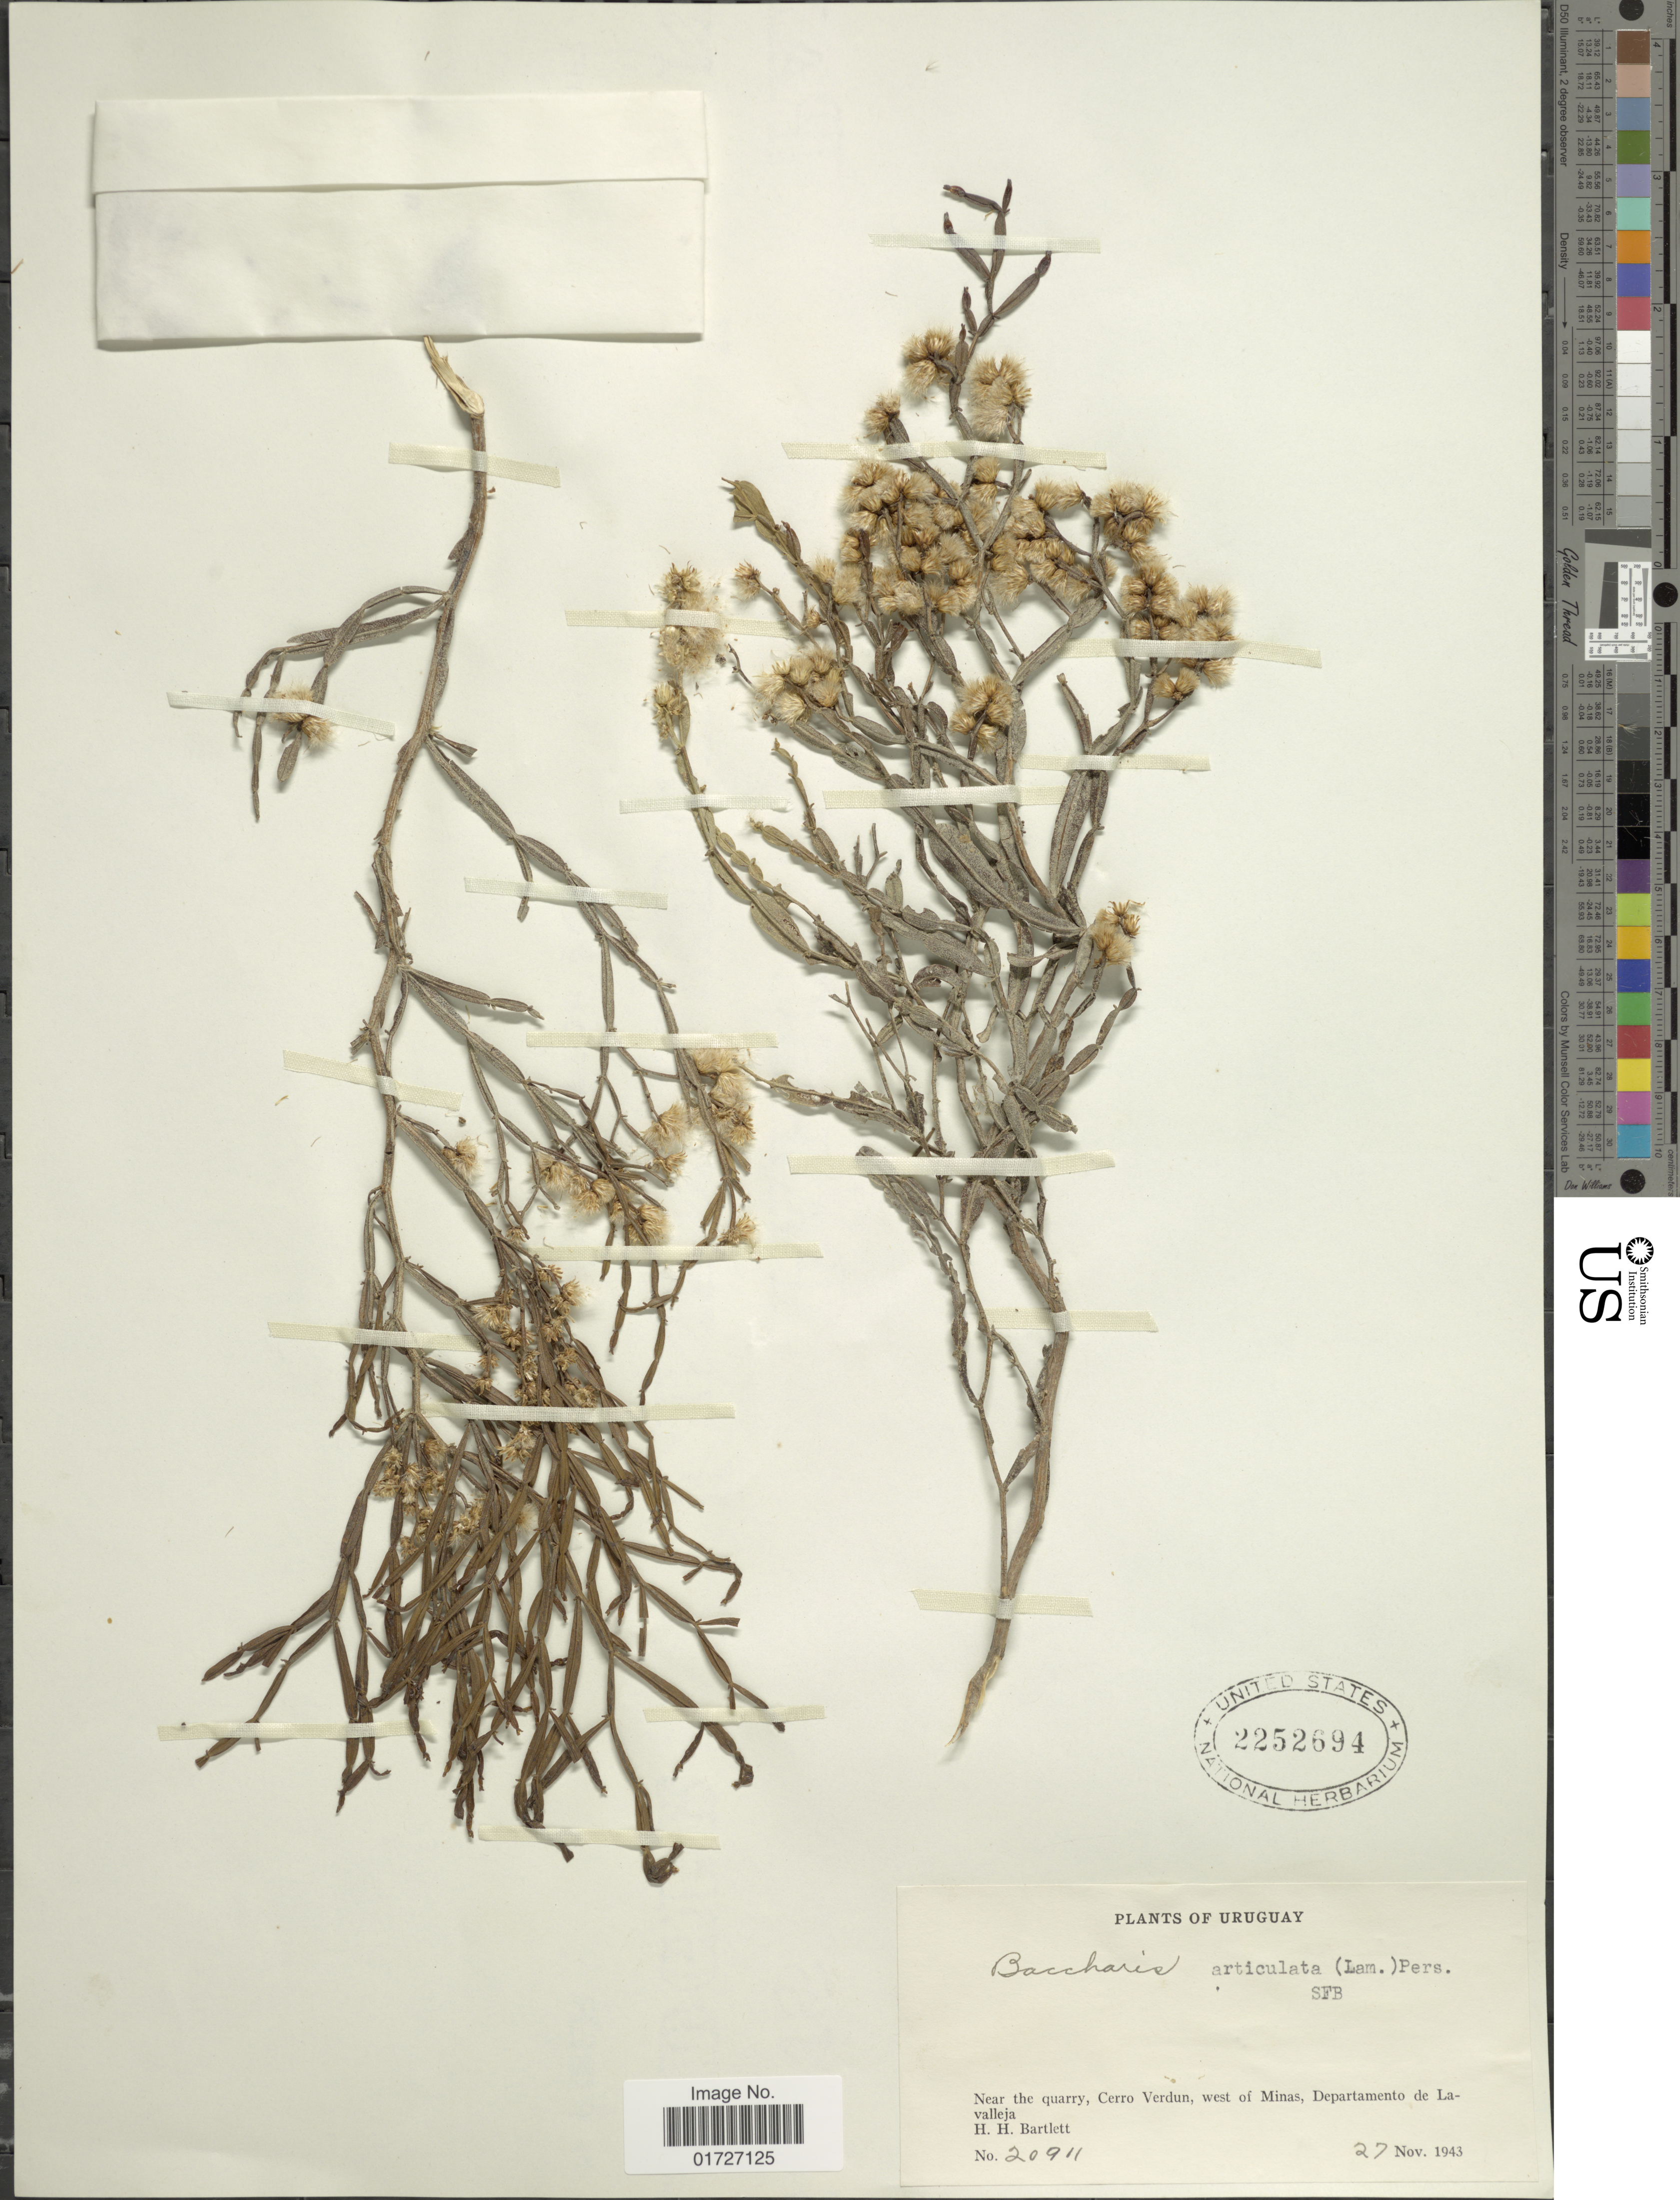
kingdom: Plantae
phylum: Tracheophyta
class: Magnoliopsida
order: Asterales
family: Asteraceae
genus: Baccharis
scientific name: Baccharis articulata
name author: (Lam.) Pers.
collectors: H. H. Bartlett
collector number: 20911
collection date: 1943-11-27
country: Uruguay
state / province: Lavalleja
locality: Near the quarry, Cerro Verdun, west of Minas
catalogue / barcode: US 2252694